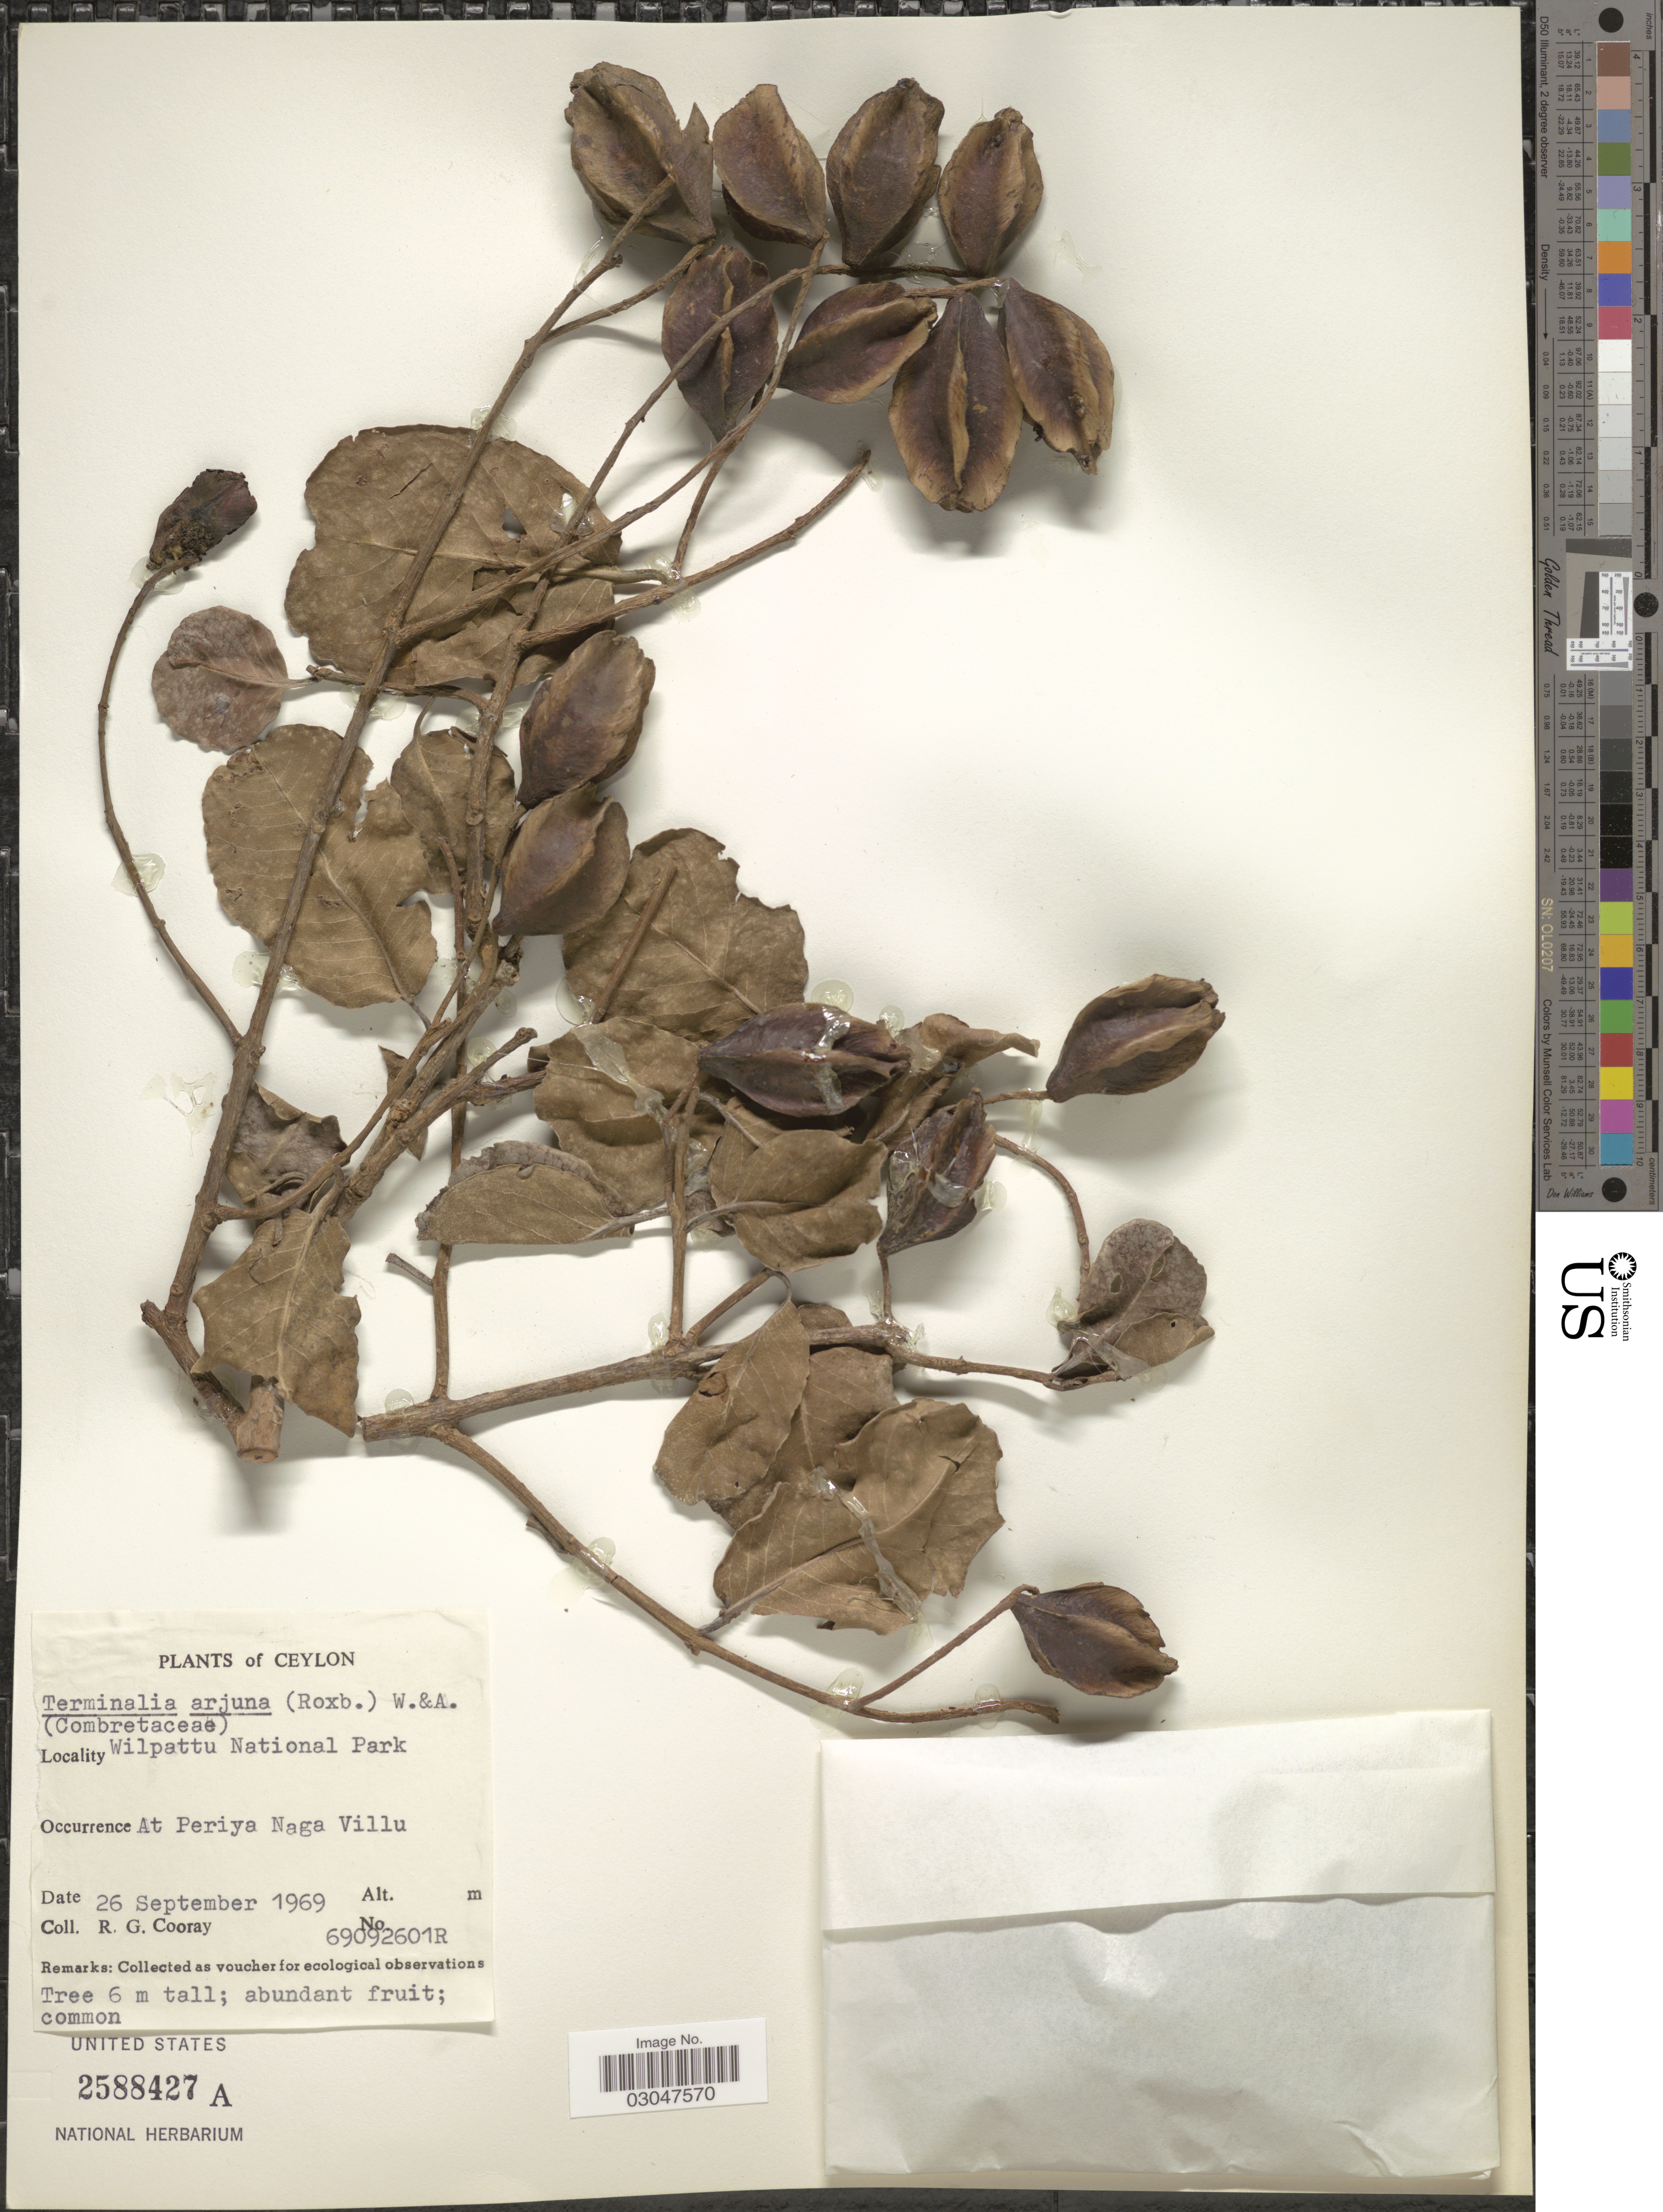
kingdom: Plantae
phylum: Tracheophyta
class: Magnoliopsida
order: Myrtales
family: Combretaceae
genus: Terminalia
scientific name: Terminalia arjuna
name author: (Roxb. ex DC.) Wight & Arn.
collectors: R. Cooray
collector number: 69092601R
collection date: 1969-09-26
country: Sri Lanka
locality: Ceylon. Wilpattu National Park. At Periya Naga Villu.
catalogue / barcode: US 2588427A